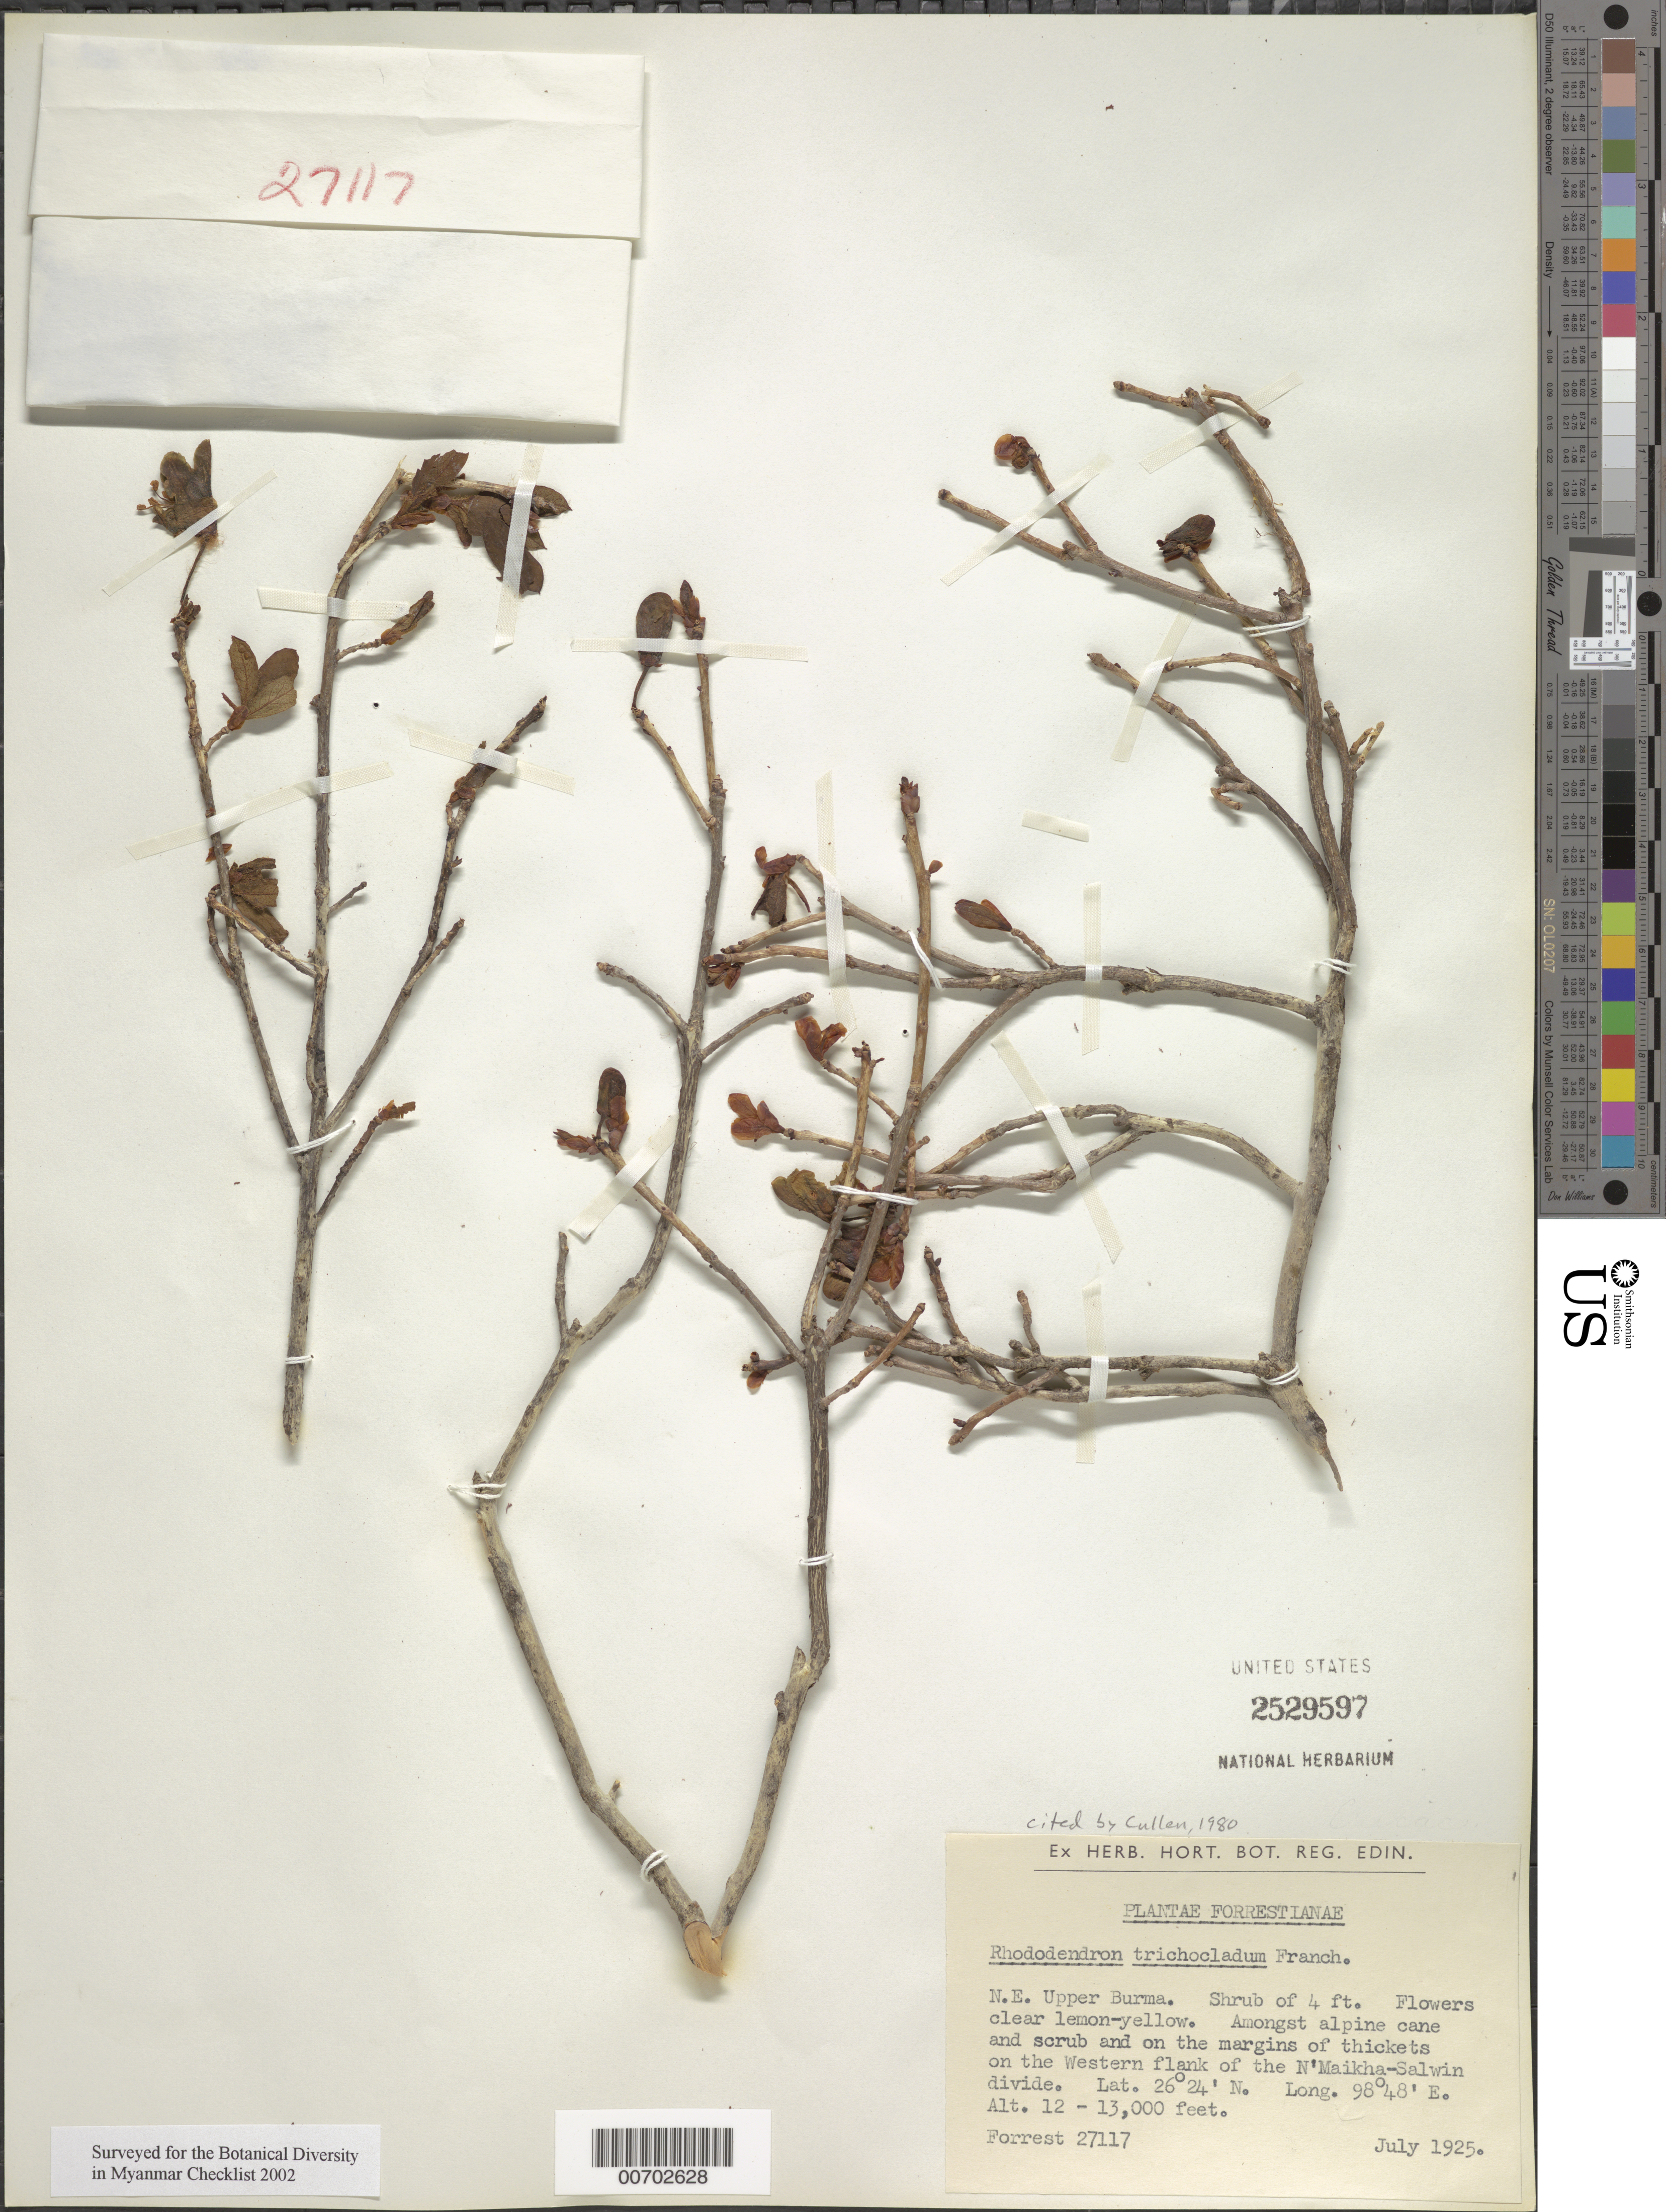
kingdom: Plantae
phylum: Tracheophyta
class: Magnoliopsida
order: Ericales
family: Ericaceae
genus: Rhododendron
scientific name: Rhododendron trichocladum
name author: Franch.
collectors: G. Forrest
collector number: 27117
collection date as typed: Jul 1925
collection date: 1925-07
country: Myanmar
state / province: Kachin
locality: N'Maikha-Salwin Divide, W flank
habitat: Alpine cane and scrub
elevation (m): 3658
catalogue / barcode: US 2529597